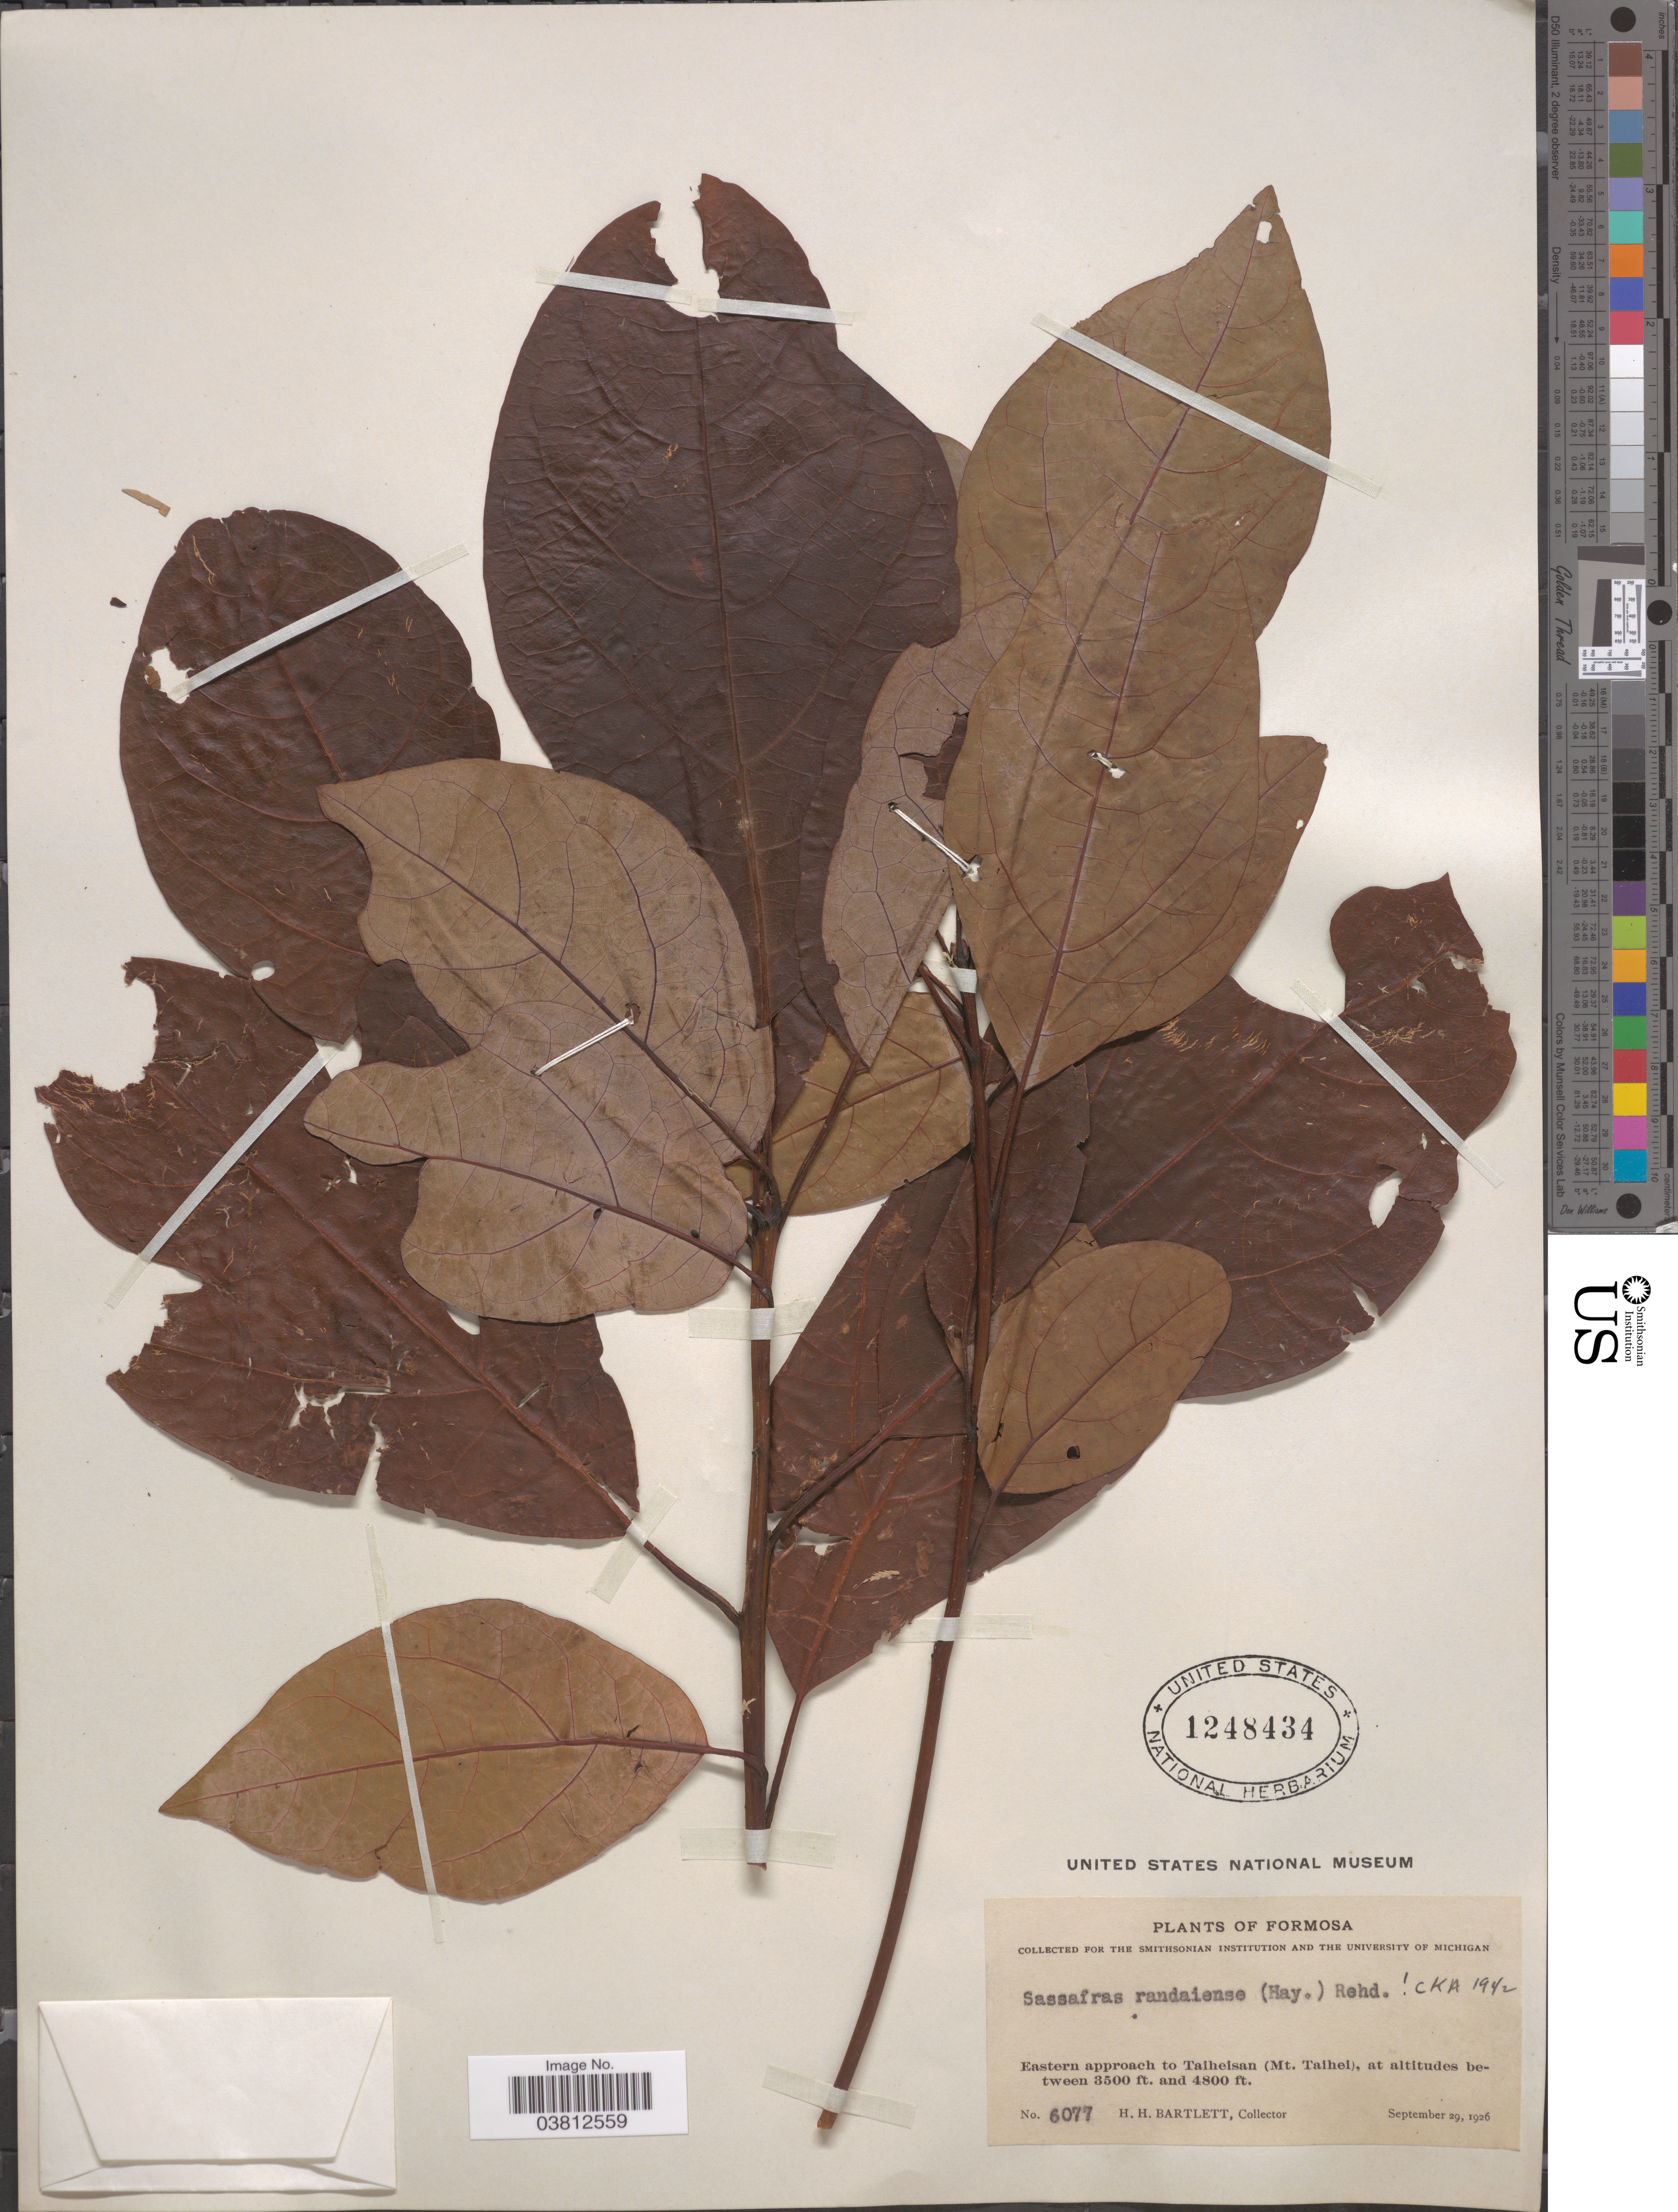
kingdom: Plantae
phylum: Tracheophyta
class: Magnoliopsida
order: Laurales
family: Lauraceae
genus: Sassafras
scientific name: Sassafras randaiense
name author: Rehder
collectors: H. H. Bartlett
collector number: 6077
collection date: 1926-09-29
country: Taiwan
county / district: Yilan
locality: Formosa. Eastern approach to Taiheisan (Mt. Taihei).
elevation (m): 1067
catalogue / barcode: US 1248434